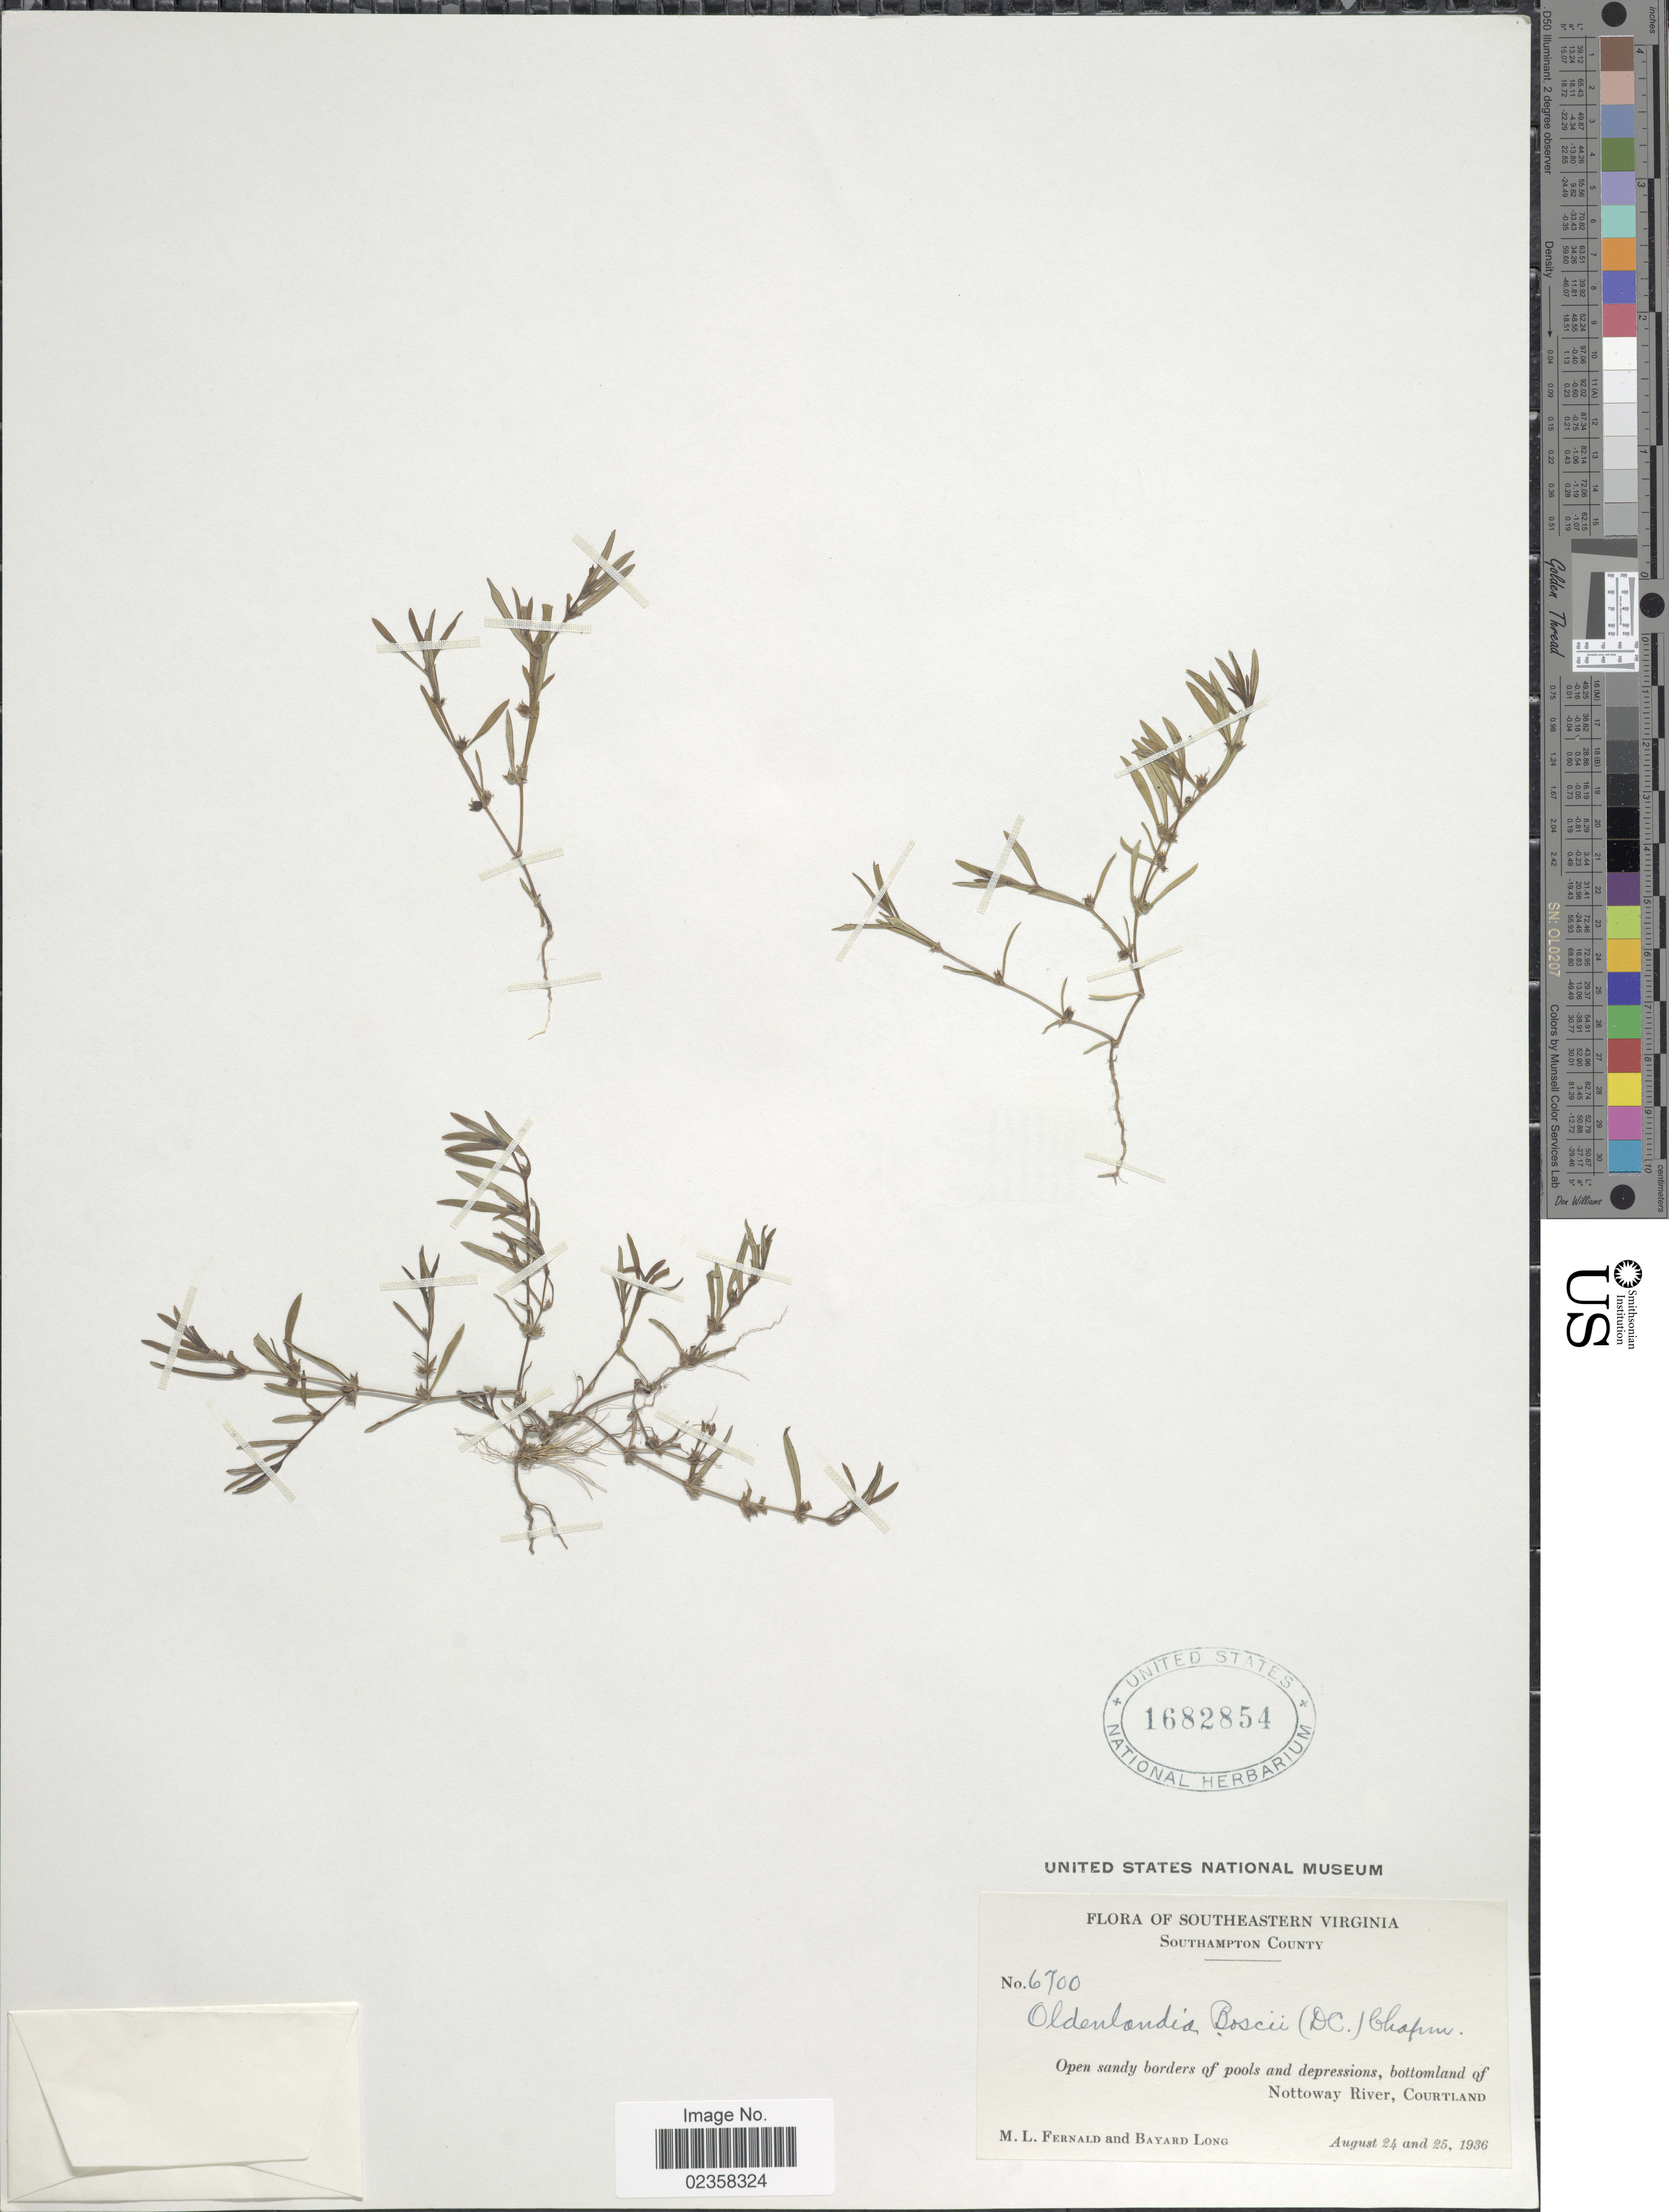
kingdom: Plantae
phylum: Tracheophyta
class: Magnoliopsida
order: Gentianales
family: Rubiaceae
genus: Oldenlandia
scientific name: Oldenlandia boscii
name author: (DC.) Chapm.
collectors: M. L. Fernald & B. Long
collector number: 6700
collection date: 1936-08-24/1936-08-25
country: United States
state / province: Virginia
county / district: Southampton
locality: Southeastern Virginia, Southampton County, Open sandy borders of pools and depressions, bottomland of Nottoway River, Courtland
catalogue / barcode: US 1682854